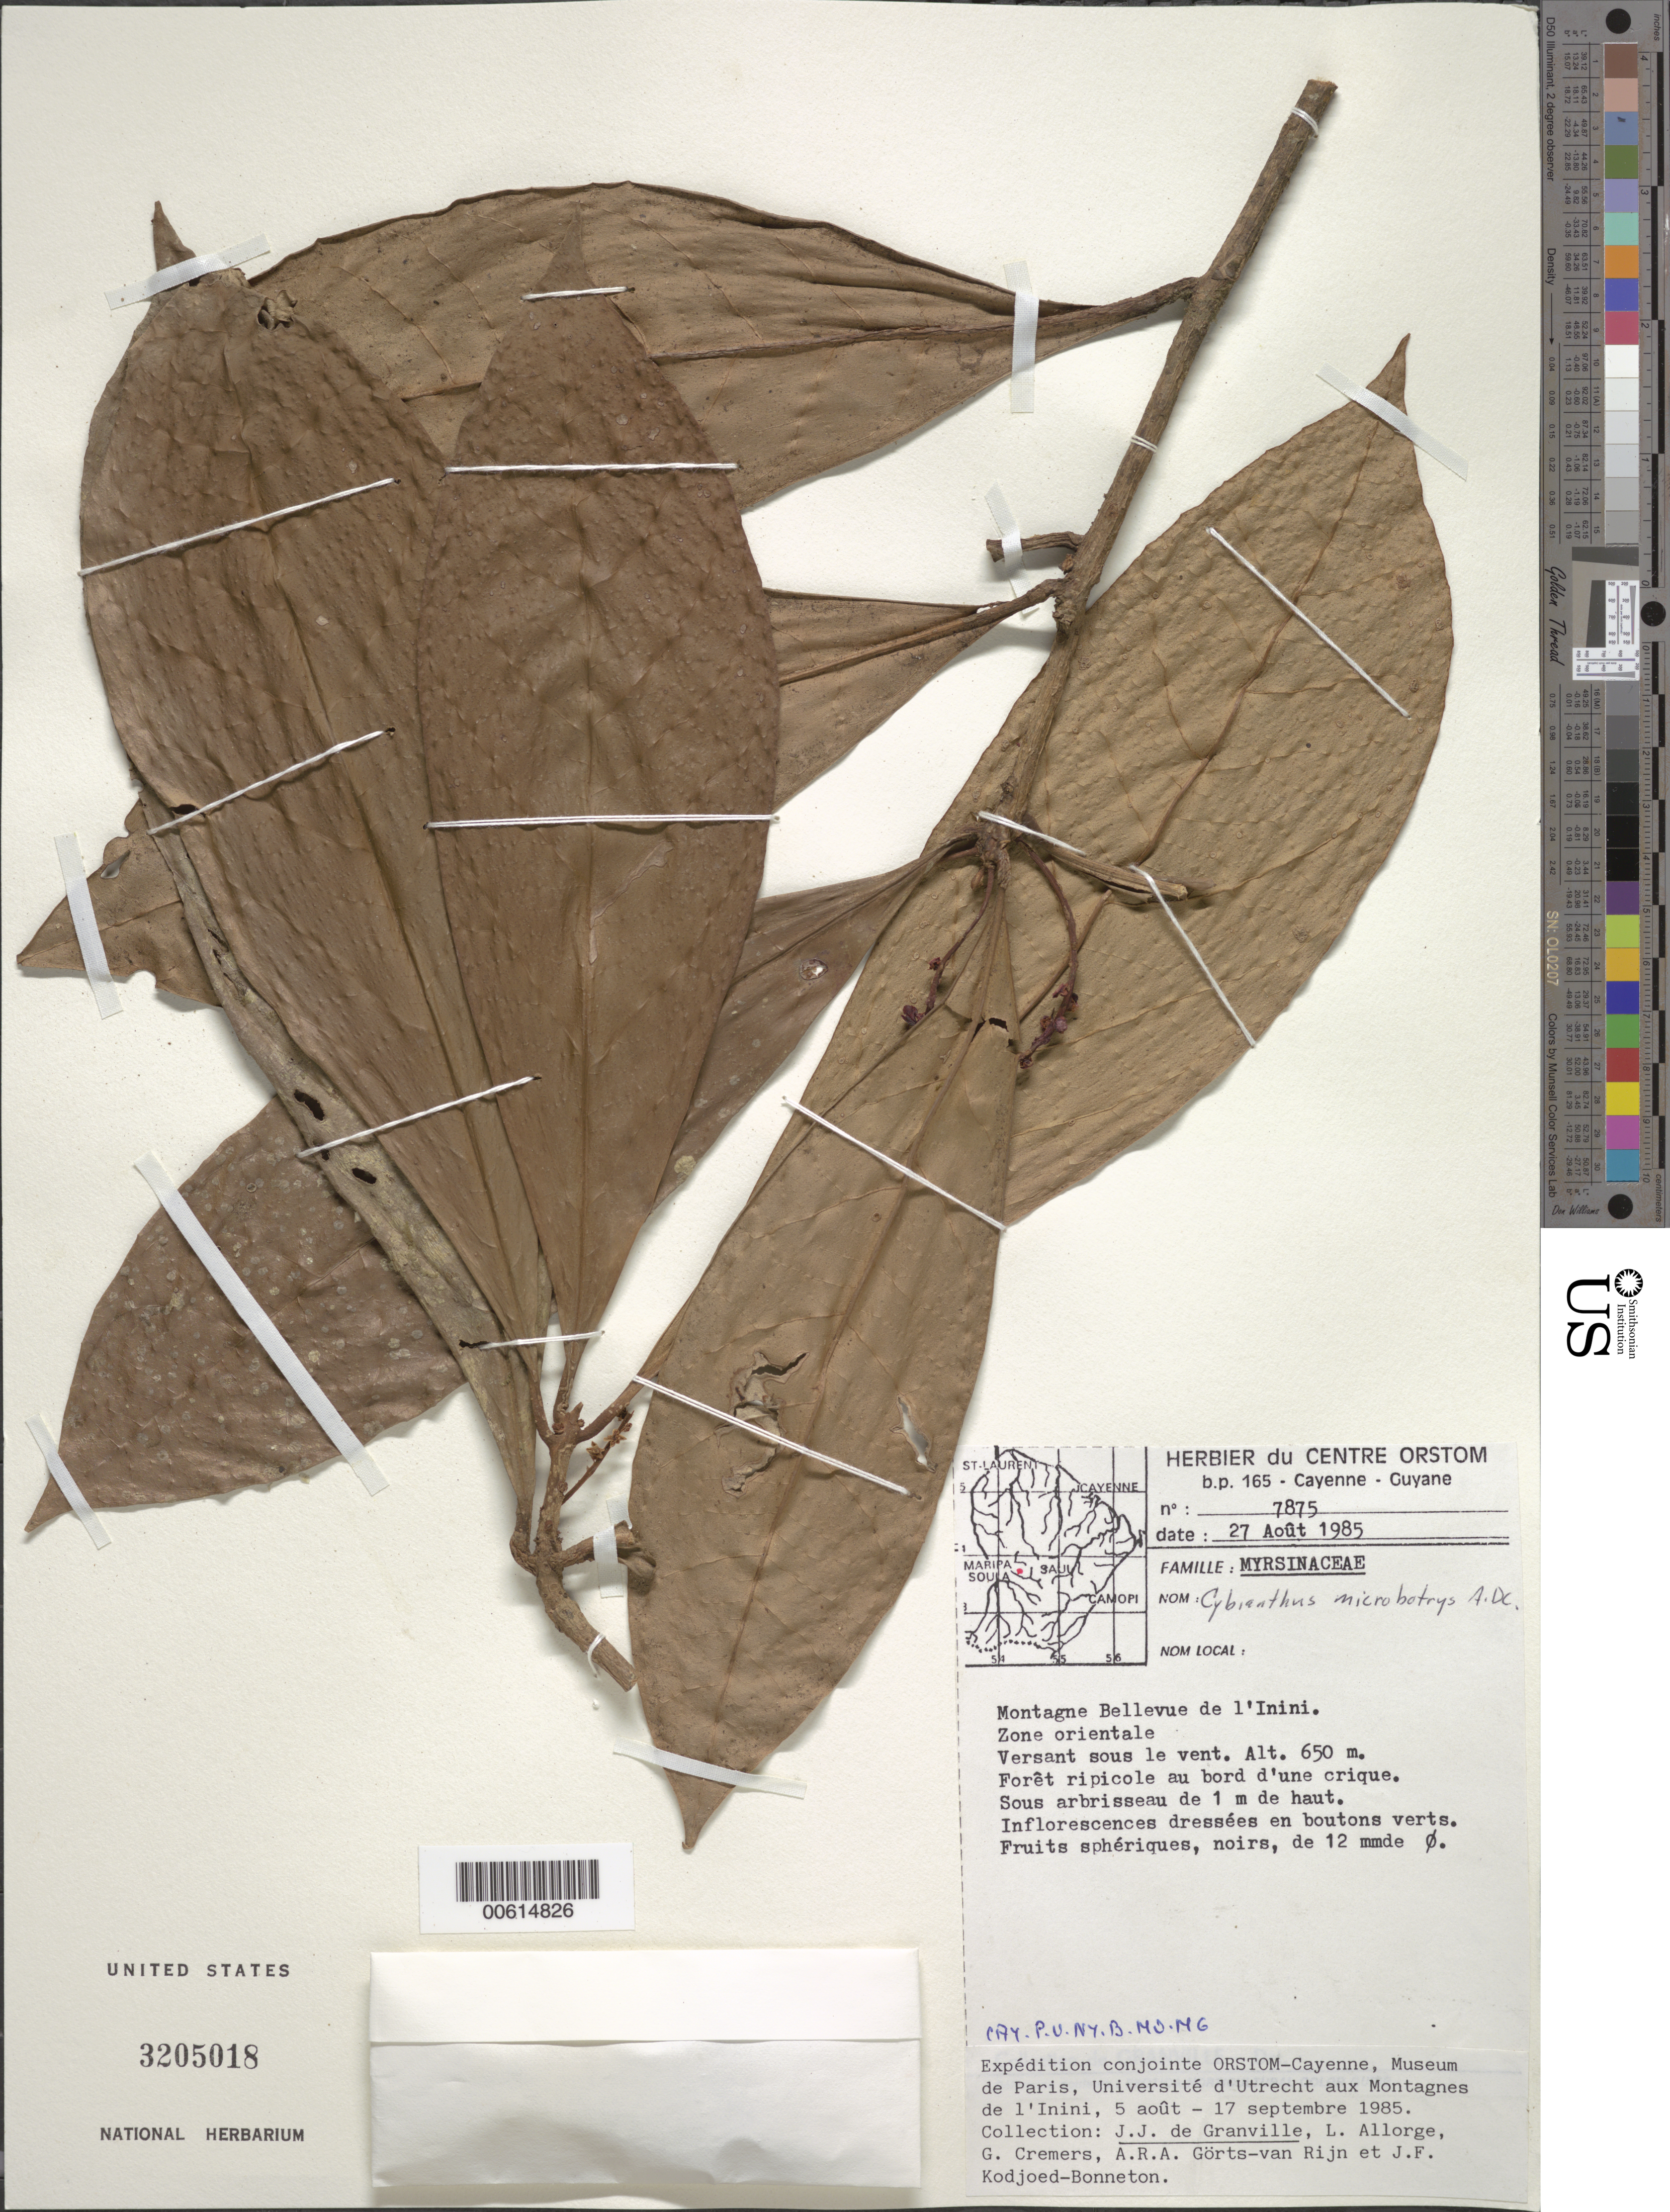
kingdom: Plantae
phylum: Tracheophyta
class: Magnoliopsida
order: Ericales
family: Primulaceae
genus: Cybianthus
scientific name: Cybianthus microbotrys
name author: A. DC.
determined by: Pipoly, J. J., III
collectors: J.-J. de Granville, L. Allorge, G. Cremers, A. .R. A. Görts-van Rijn & J. Kodjoed-Bonneton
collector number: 7875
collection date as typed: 27-Aug-85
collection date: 1985-08-27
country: French Guiana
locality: Montagnes Bellevue de l'Inini, zone orientale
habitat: Forêt ripicole au bord d'une crique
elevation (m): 650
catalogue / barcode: US 3205018